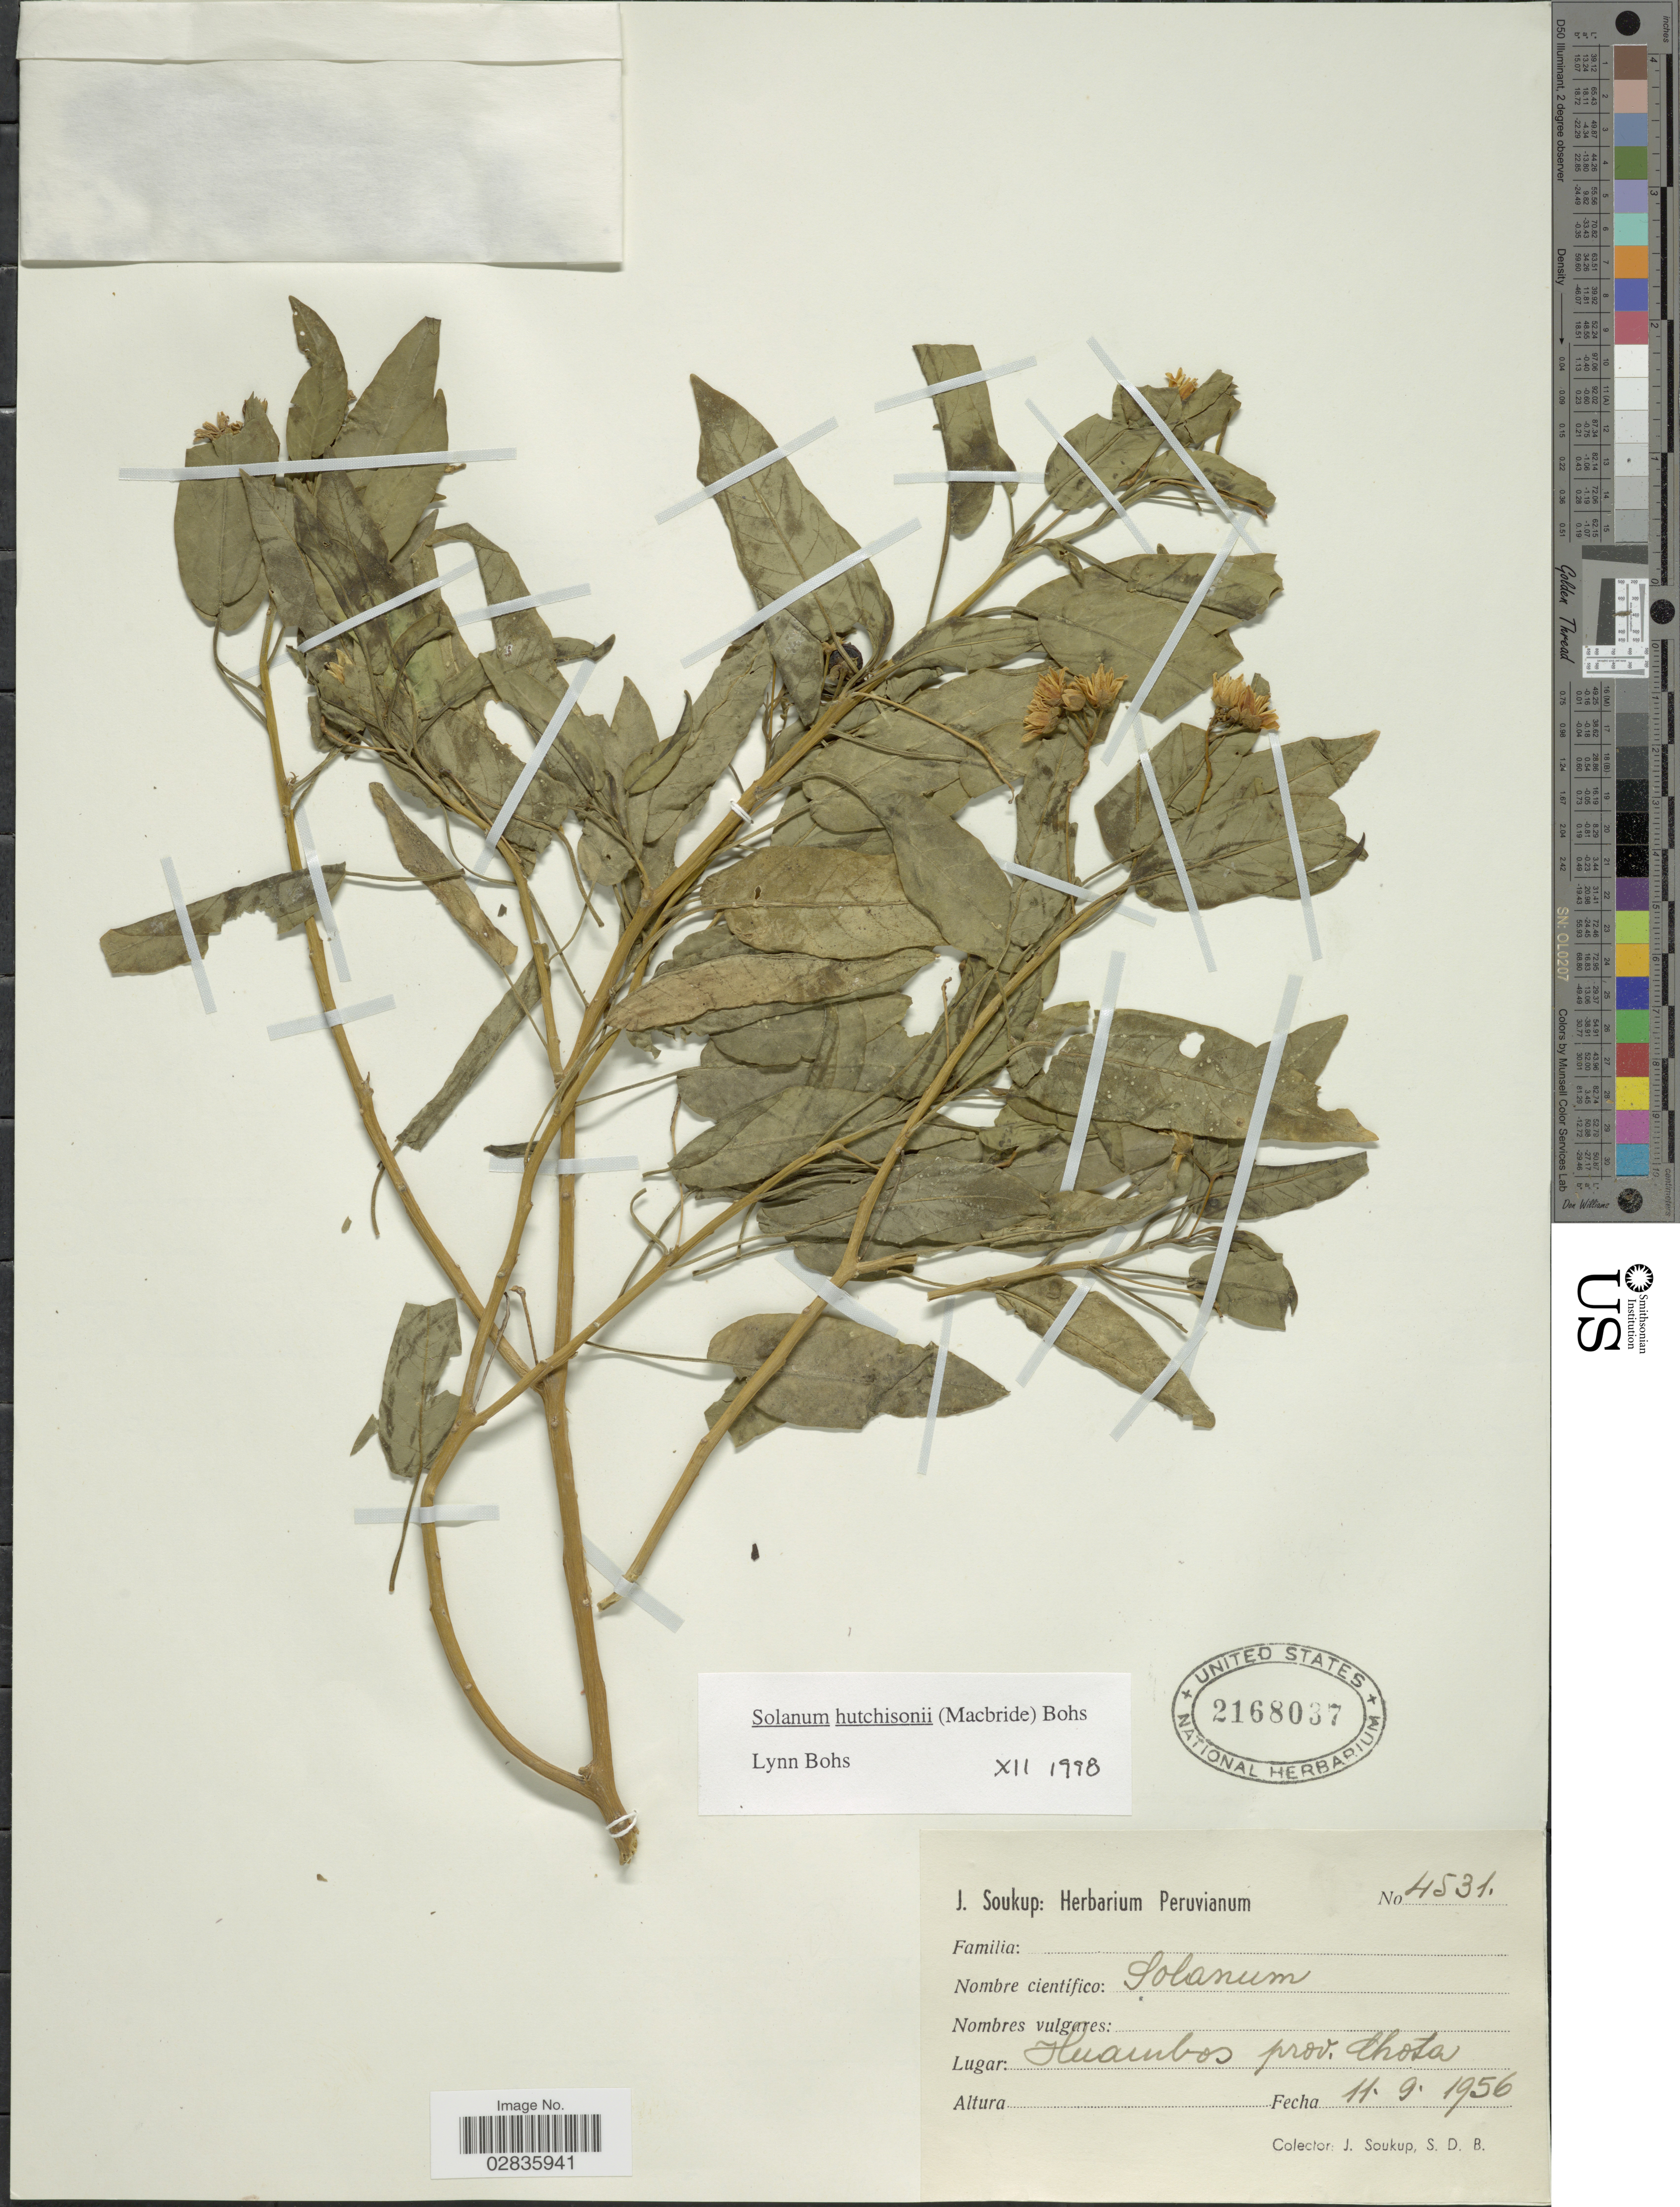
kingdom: Plantae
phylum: Tracheophyta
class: Magnoliopsida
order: Solanales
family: Solanaceae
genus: Solanum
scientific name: Solanum hutchisonii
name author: (J.F. Macbr.) Bohs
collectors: J. Soukup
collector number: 4531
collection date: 1956-09-11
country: Peru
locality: Huambos prov. Chota.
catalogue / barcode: US 2168037